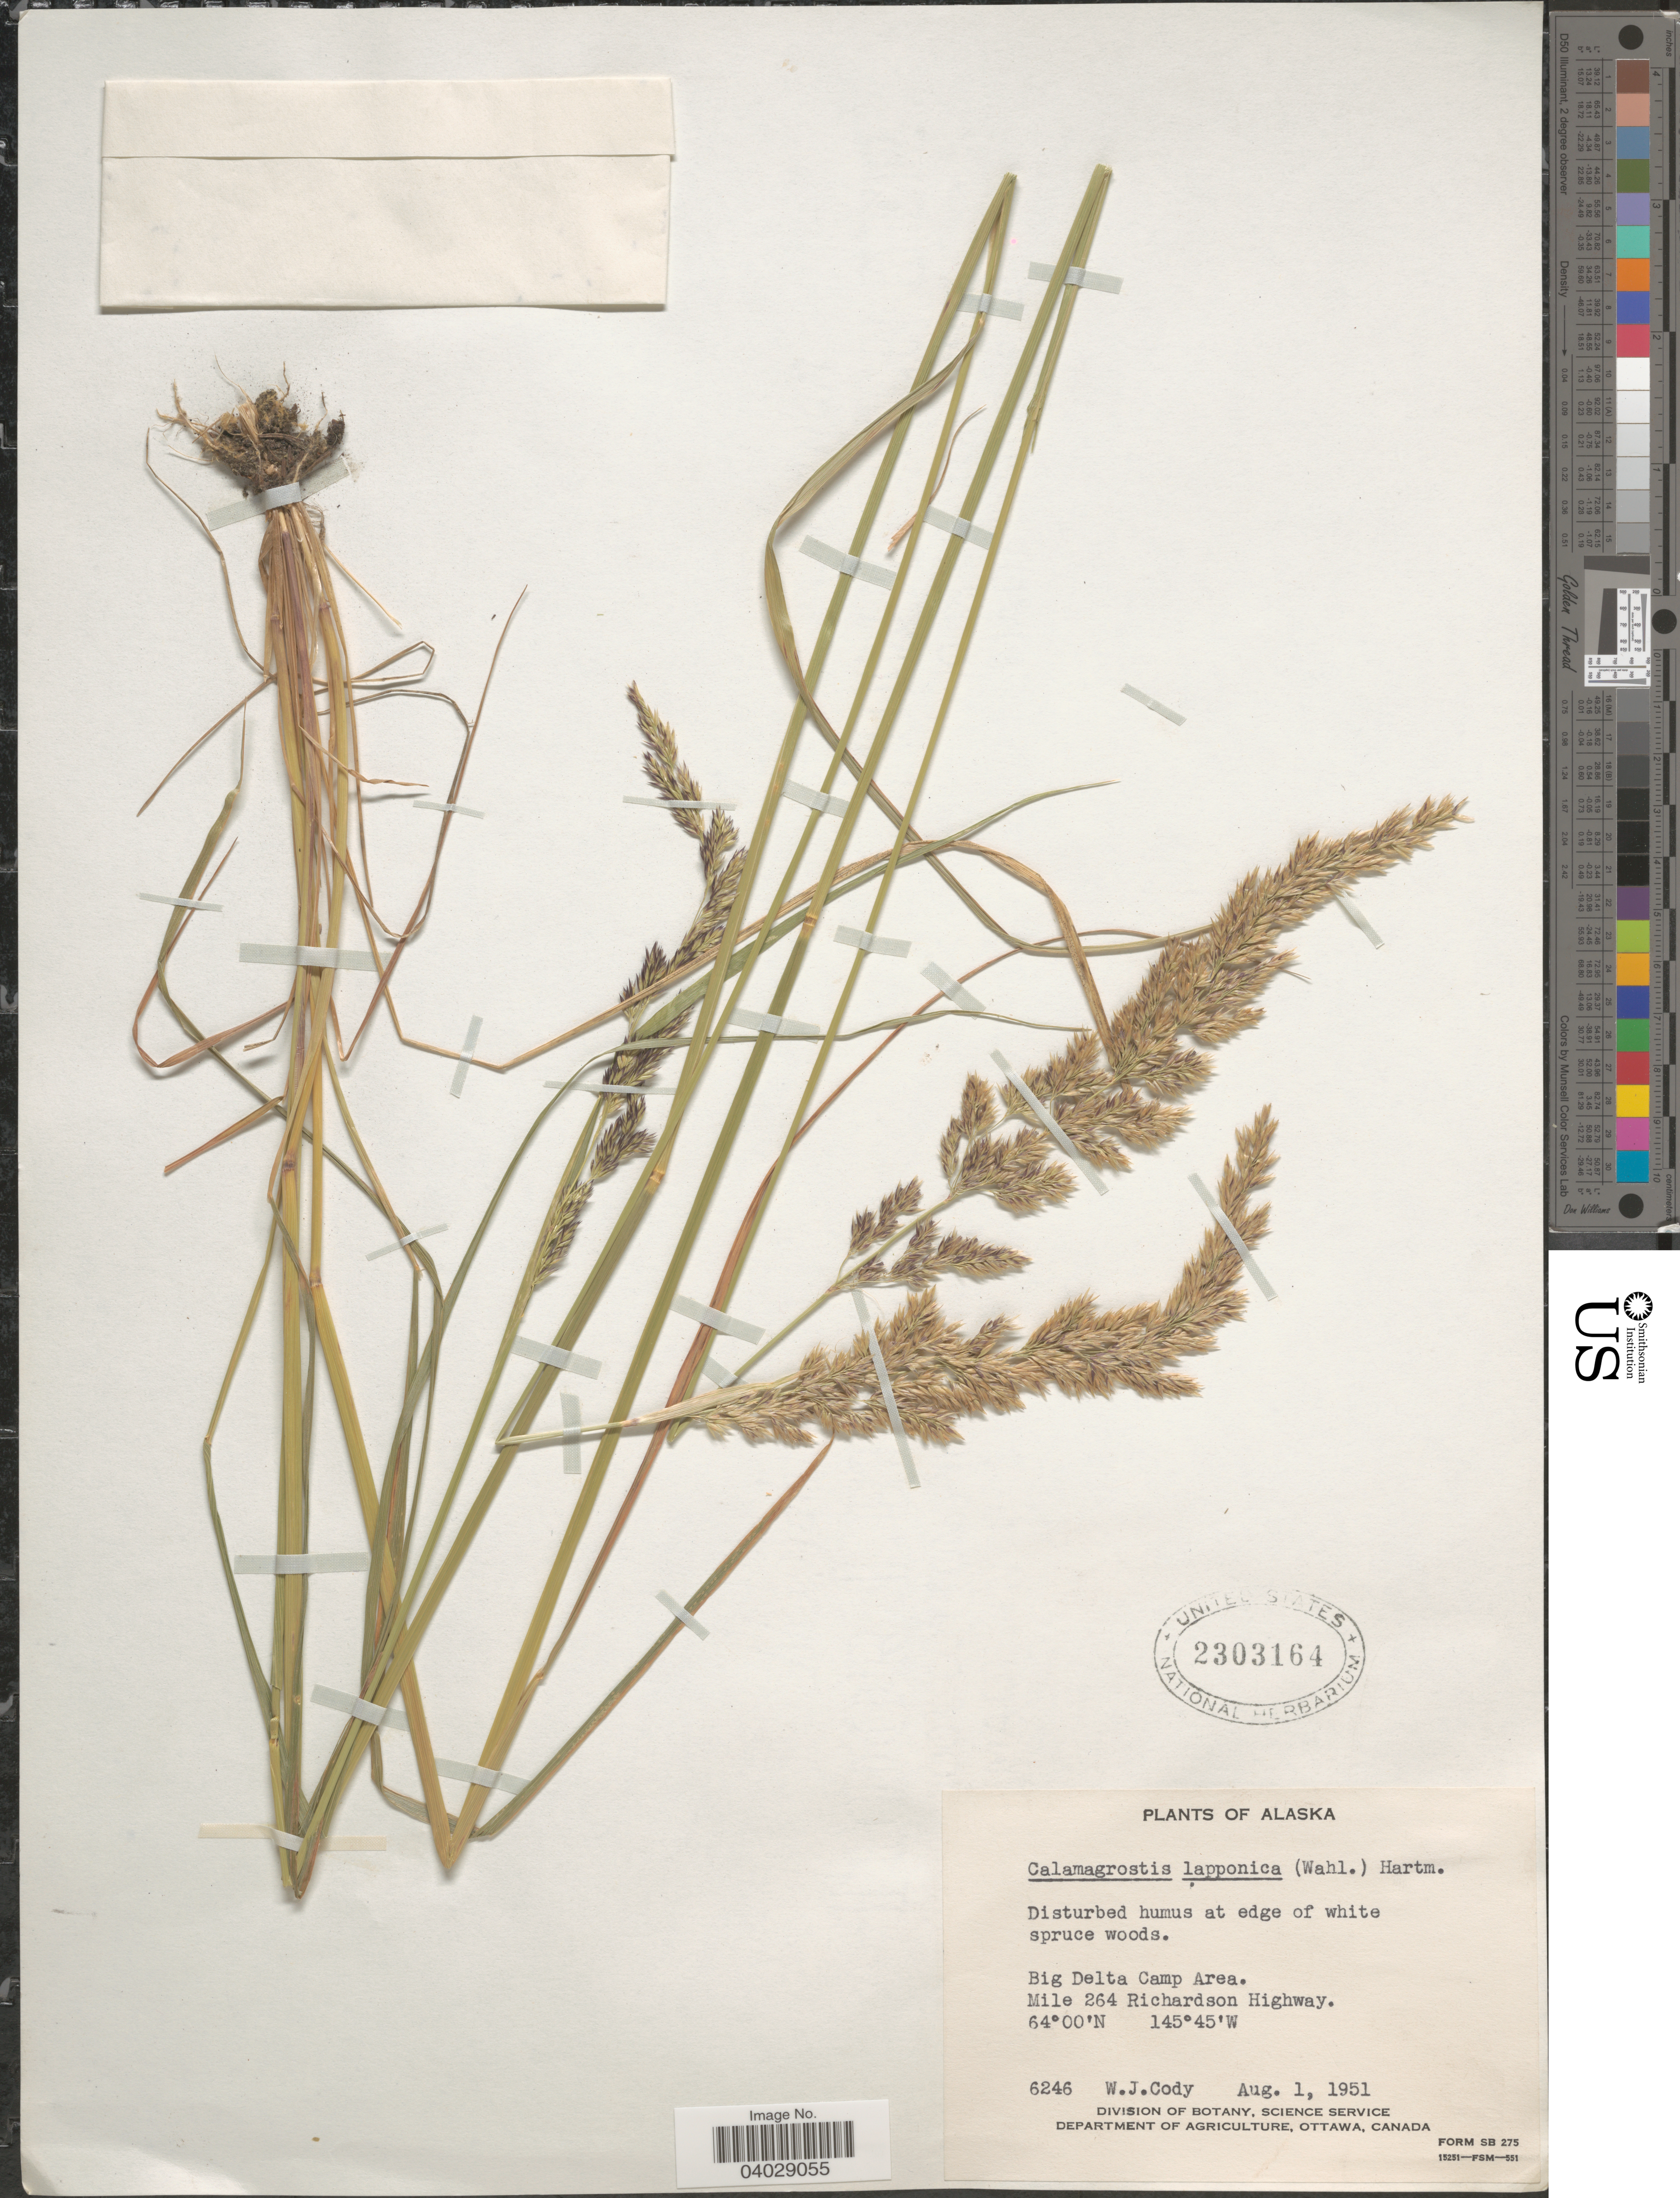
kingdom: Plantae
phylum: Tracheophyta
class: Liliopsida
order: Poales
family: Poaceae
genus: Calamagrostis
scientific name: Calamagrostis lapponica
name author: (Wahlenb.) Hartm.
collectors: W. Cody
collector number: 6246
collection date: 1951-08-01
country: United States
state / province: Alaska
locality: Big Delta Camp Area. Mile 264 Richardson Highway.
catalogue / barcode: US 2303164